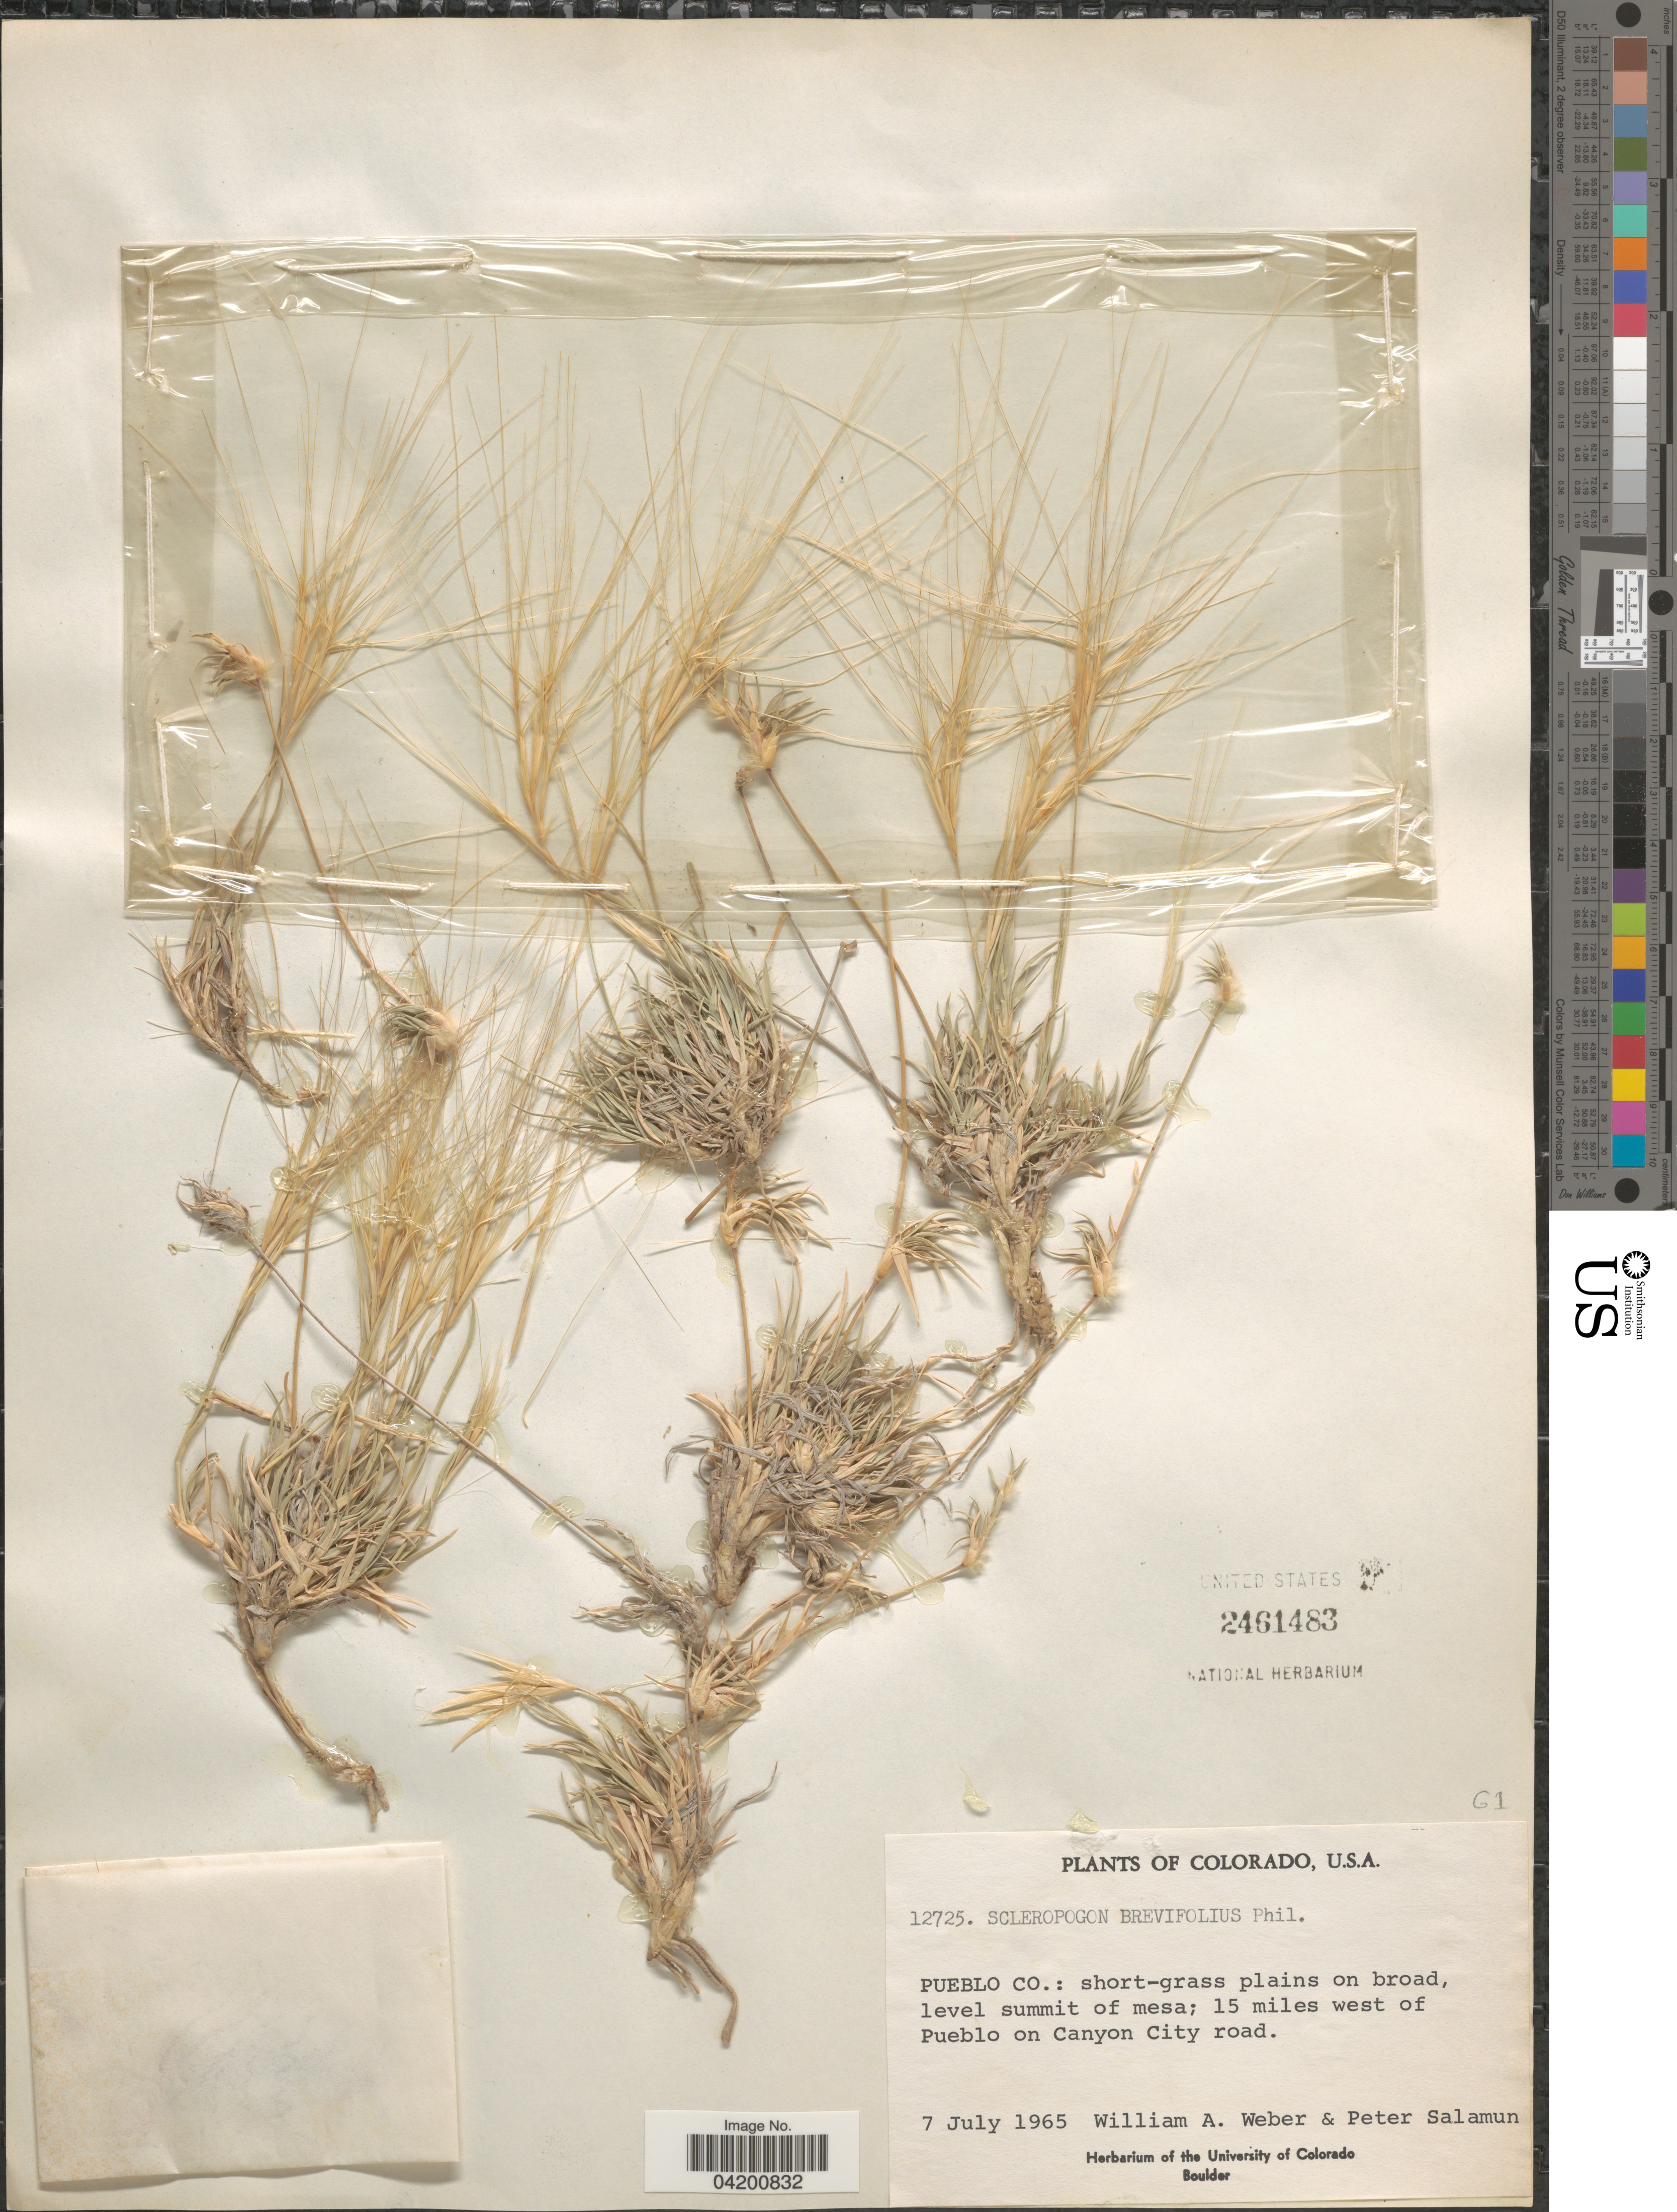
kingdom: Plantae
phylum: Tracheophyta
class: Liliopsida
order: Poales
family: Poaceae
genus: Scleropogon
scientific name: Scleropogon brevifolius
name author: Phil.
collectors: W. A. Weber & P. Salamun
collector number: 12725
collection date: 1965-07-07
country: United States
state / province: Colorado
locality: Pueblo Co.: short-grass plains on broad, level summit of mesa; 15 miles west of Pueblo on Canyon City road.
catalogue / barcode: US 2461483